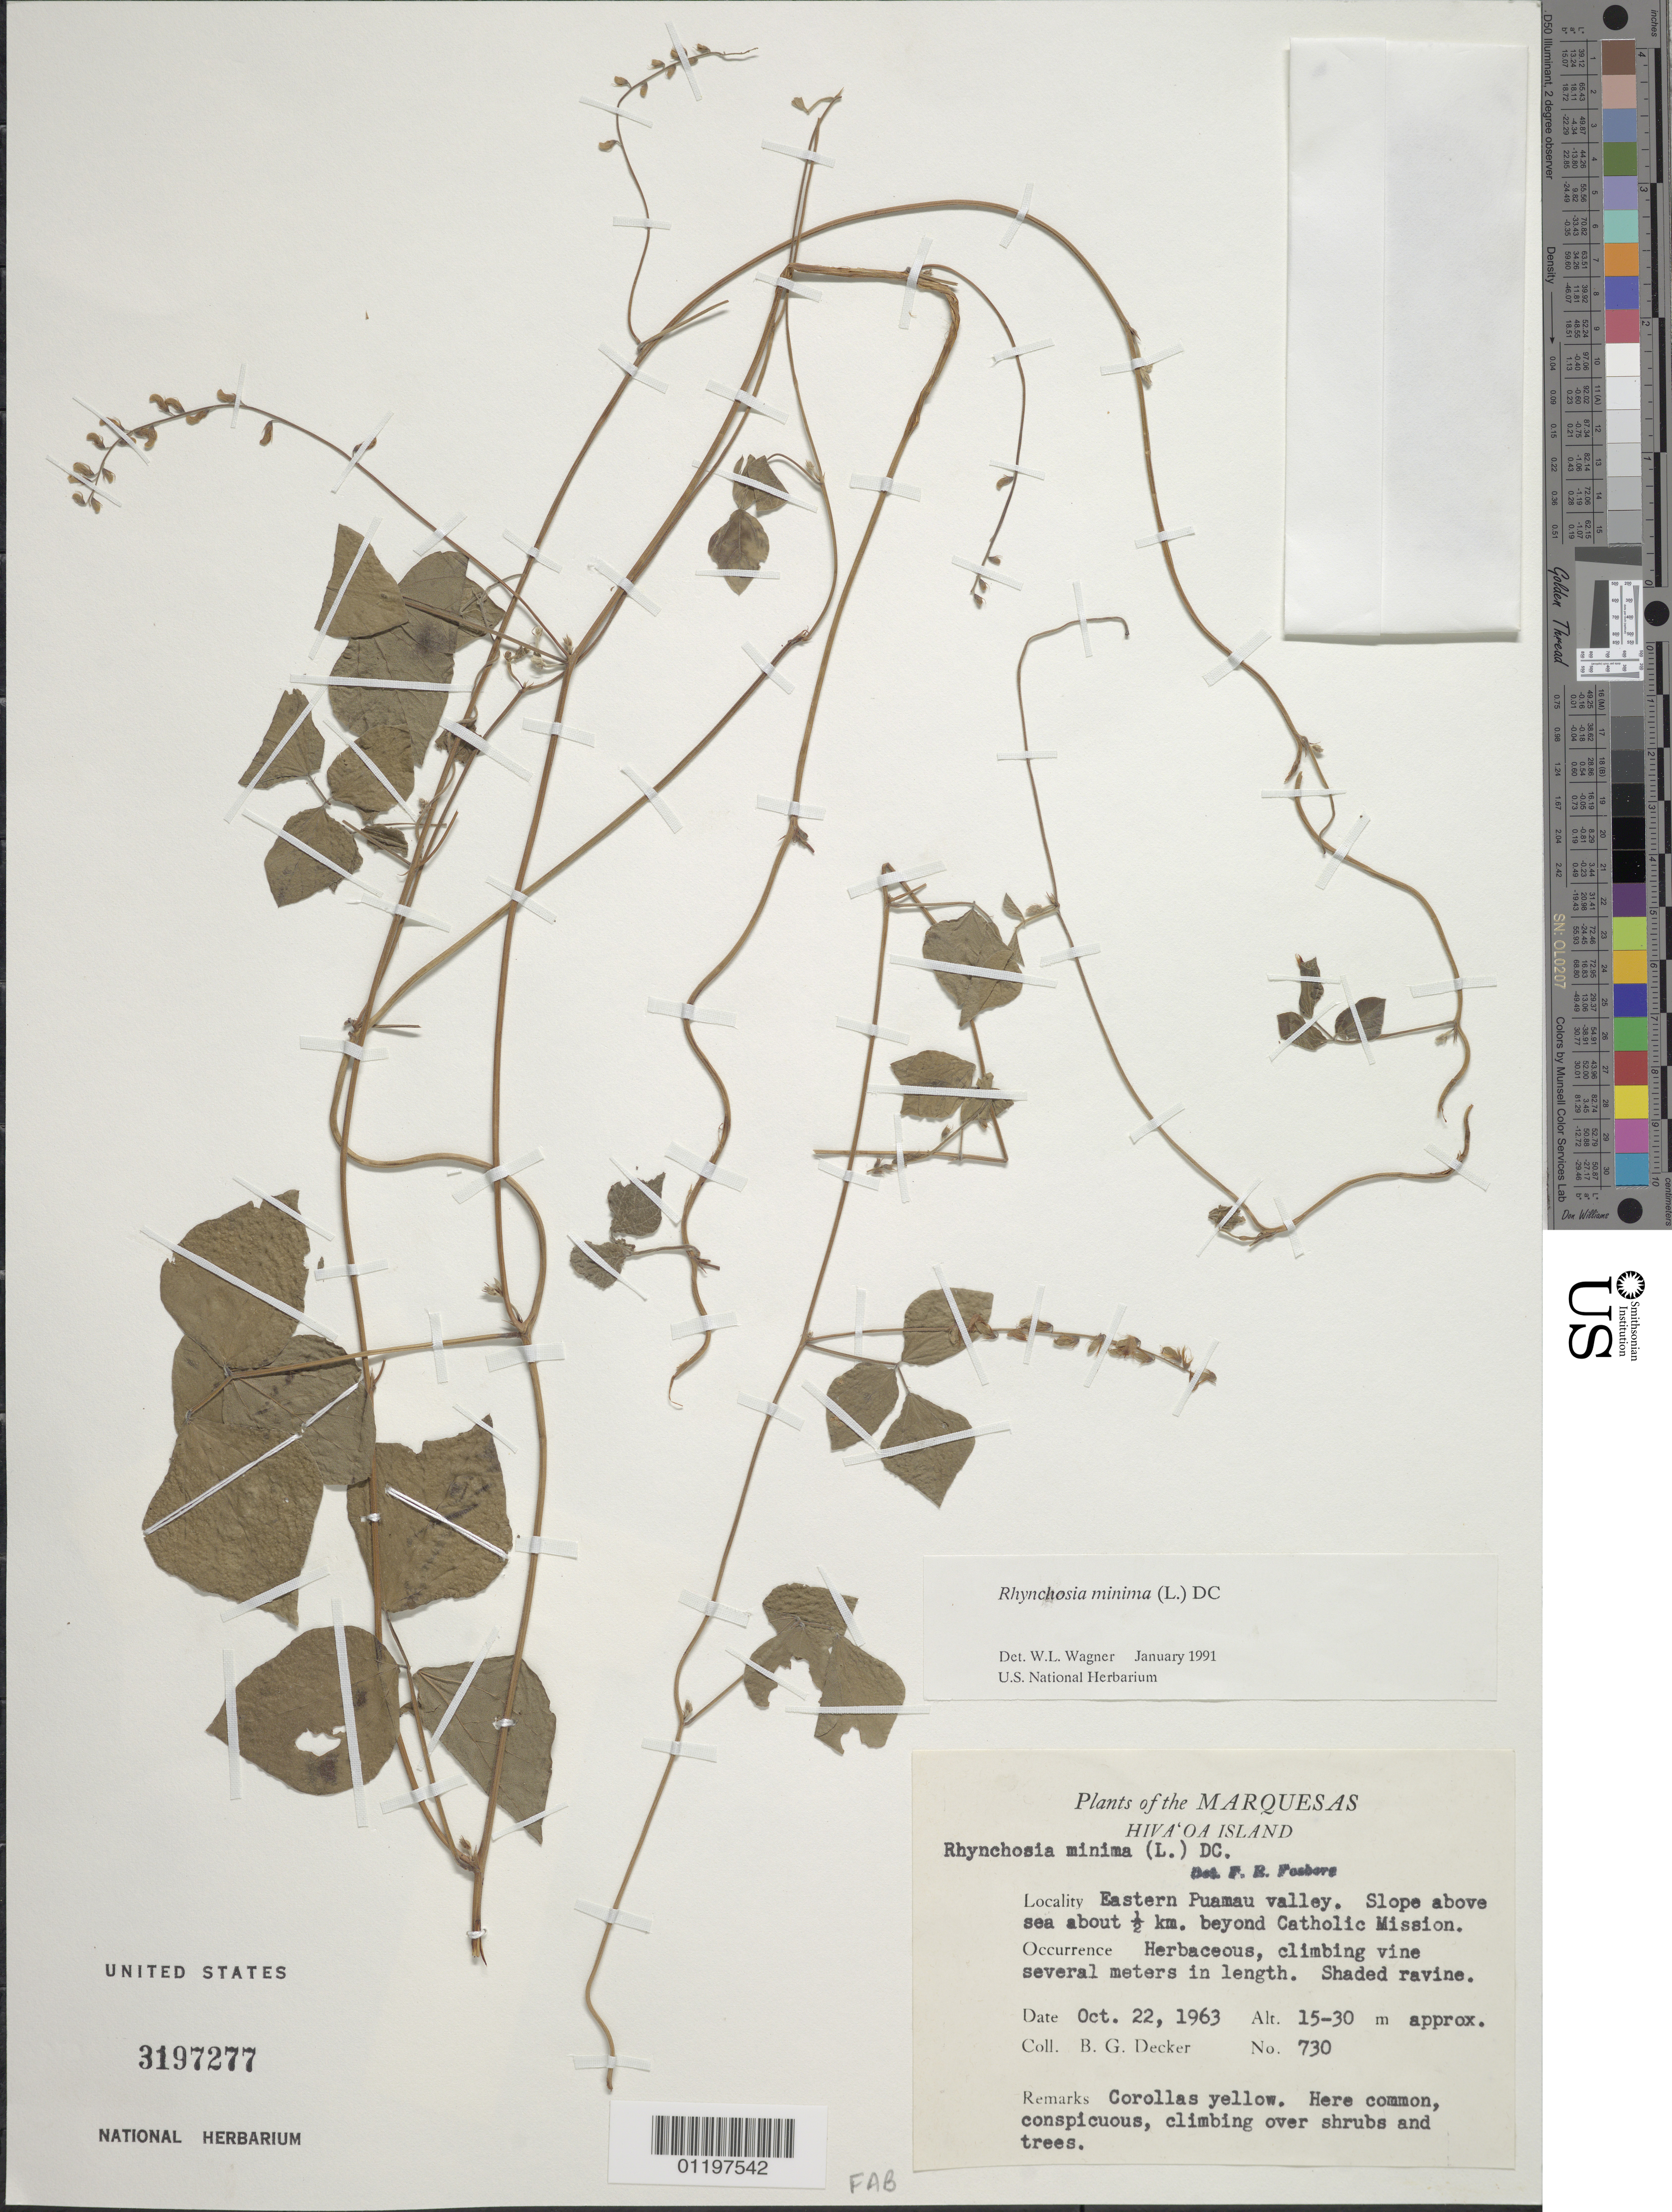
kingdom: Plantae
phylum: Tracheophyta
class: Magnoliopsida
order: Fabales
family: Fabaceae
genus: Rhynchosia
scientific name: Rhynchosia minima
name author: (L.) DC.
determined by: Wagner, W. L., (BOT), Smithsonian Institution - National Museum of Natural History (UNITED STATES)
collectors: B. G. Decker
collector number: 730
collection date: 1963-10-22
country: French Polynesia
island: Hiva Oa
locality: E Puamau Valley, slope above sea, 0.5 km beyond Catholic Mission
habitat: Shaded ravine. Here common, conspicuous, climbing over shrubs and trees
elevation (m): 15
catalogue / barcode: US 3197277